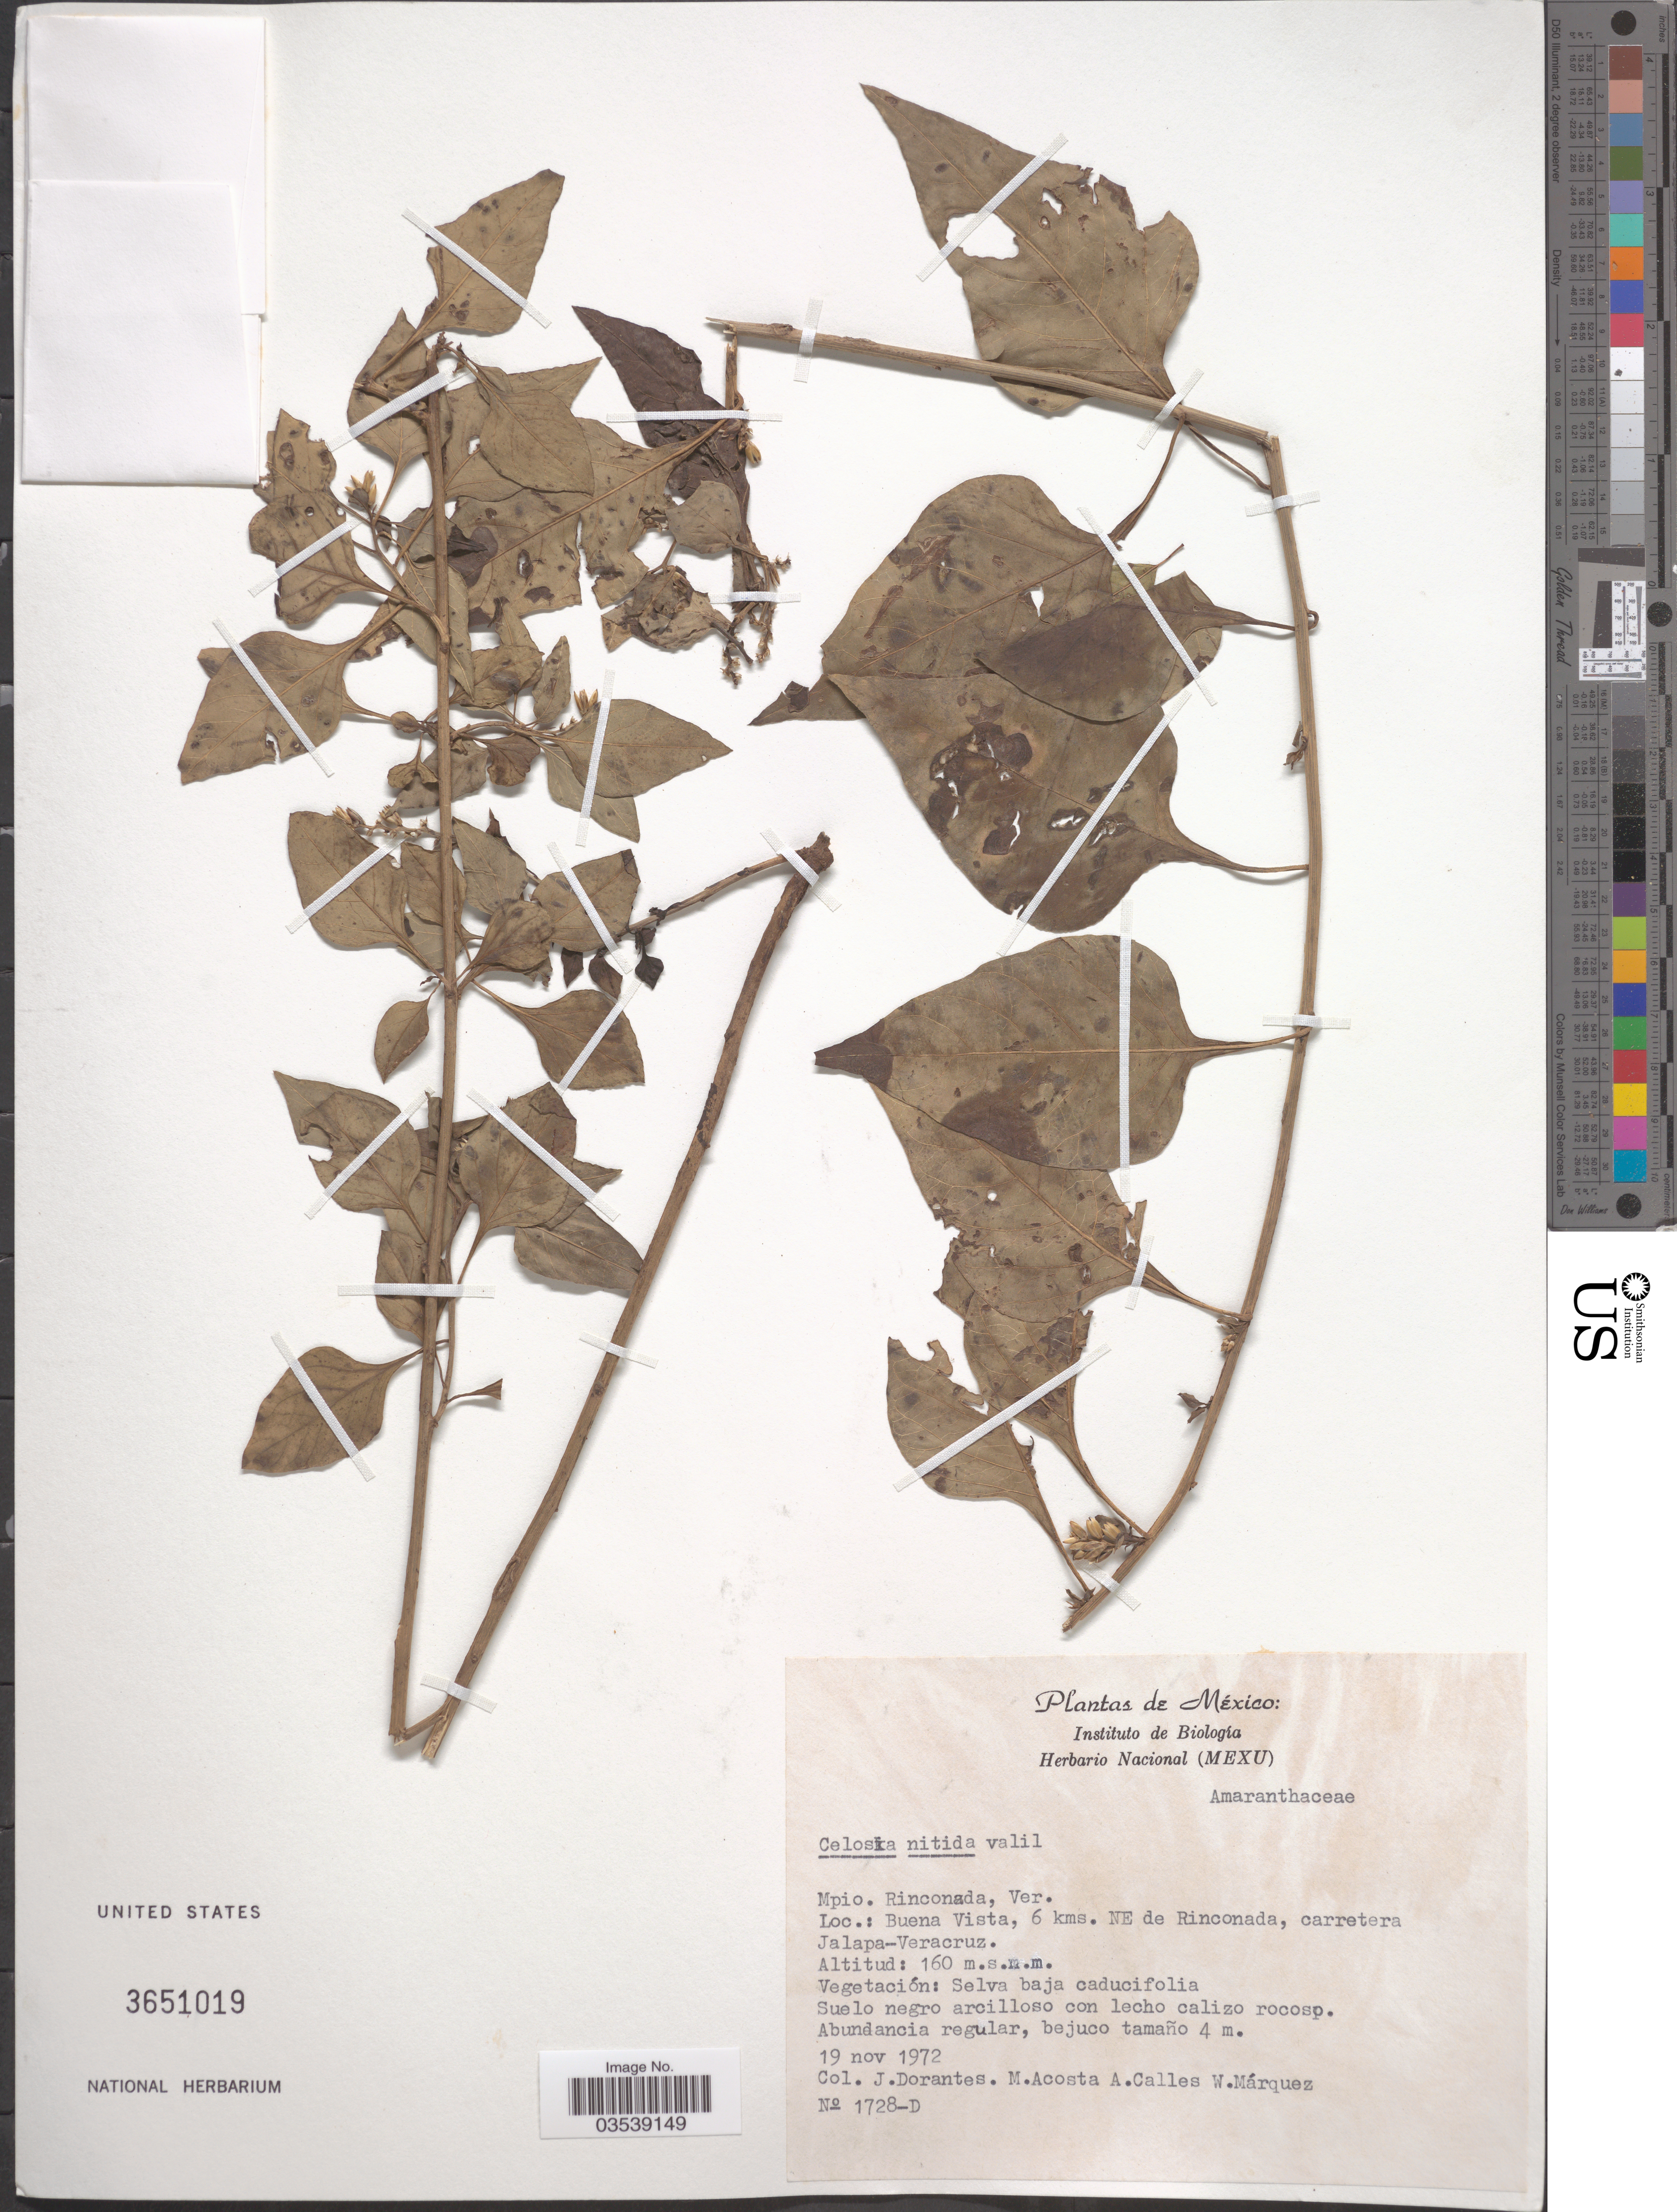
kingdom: Plantae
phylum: Tracheophyta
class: Magnoliopsida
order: Caryophyllales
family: Amaranthaceae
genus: Celosia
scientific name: Celosia nitida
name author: Vahl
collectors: J. Dorantes, M. Acosta, A. Calles & W. Márquez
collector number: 1728-D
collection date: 1972-11-19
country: Mexico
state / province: Veracruz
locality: Mpio. Rinconada, Ver. Buena Vista, 6 kms. NE de Rinconada, carretera Jalapa-Veracruz.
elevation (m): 160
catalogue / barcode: US 3651019